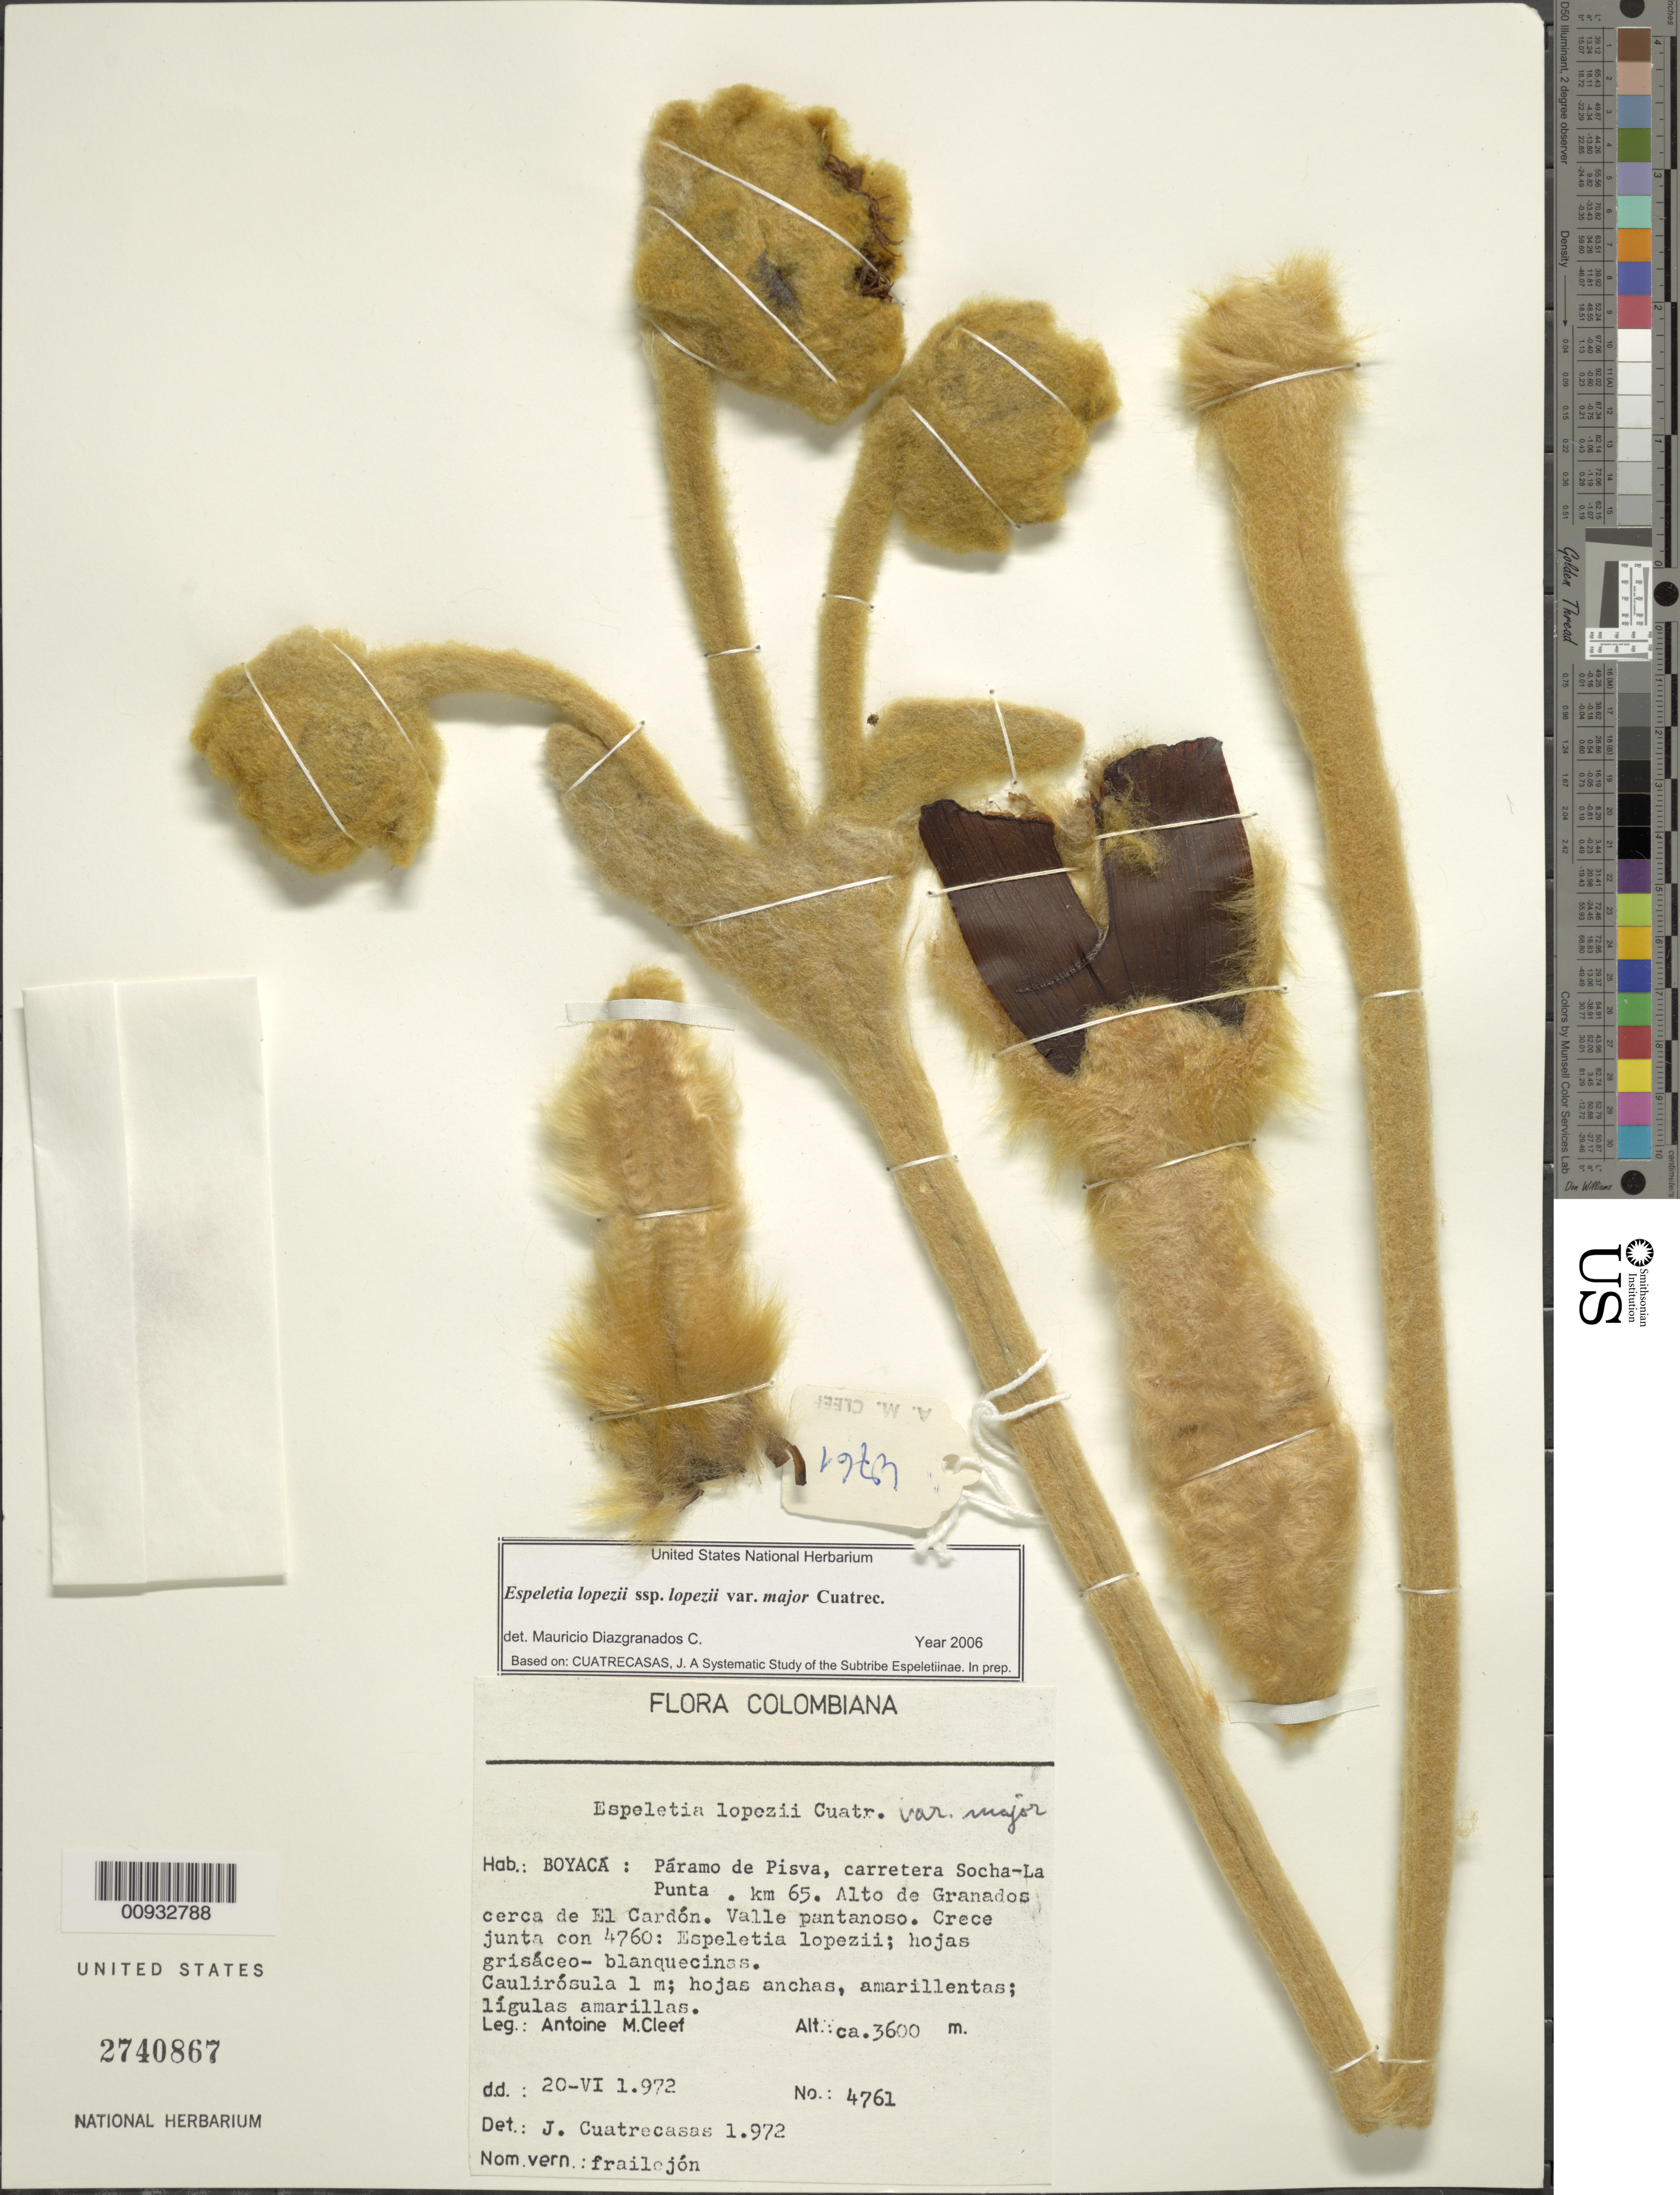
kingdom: Plantae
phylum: Tracheophyta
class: Magnoliopsida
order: Asterales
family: Asteraceae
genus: Espeletia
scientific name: Espeletia lopezii var. major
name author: Cuatrec.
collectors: A. M. Cleef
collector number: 4761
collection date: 1972-06-20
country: Colombia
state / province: Boyacá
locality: Paramo de Pisva, carretera Socha-La Punta. km 65. Alto de Granados cerca de El Cardon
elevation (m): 3600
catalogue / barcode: US 2740867